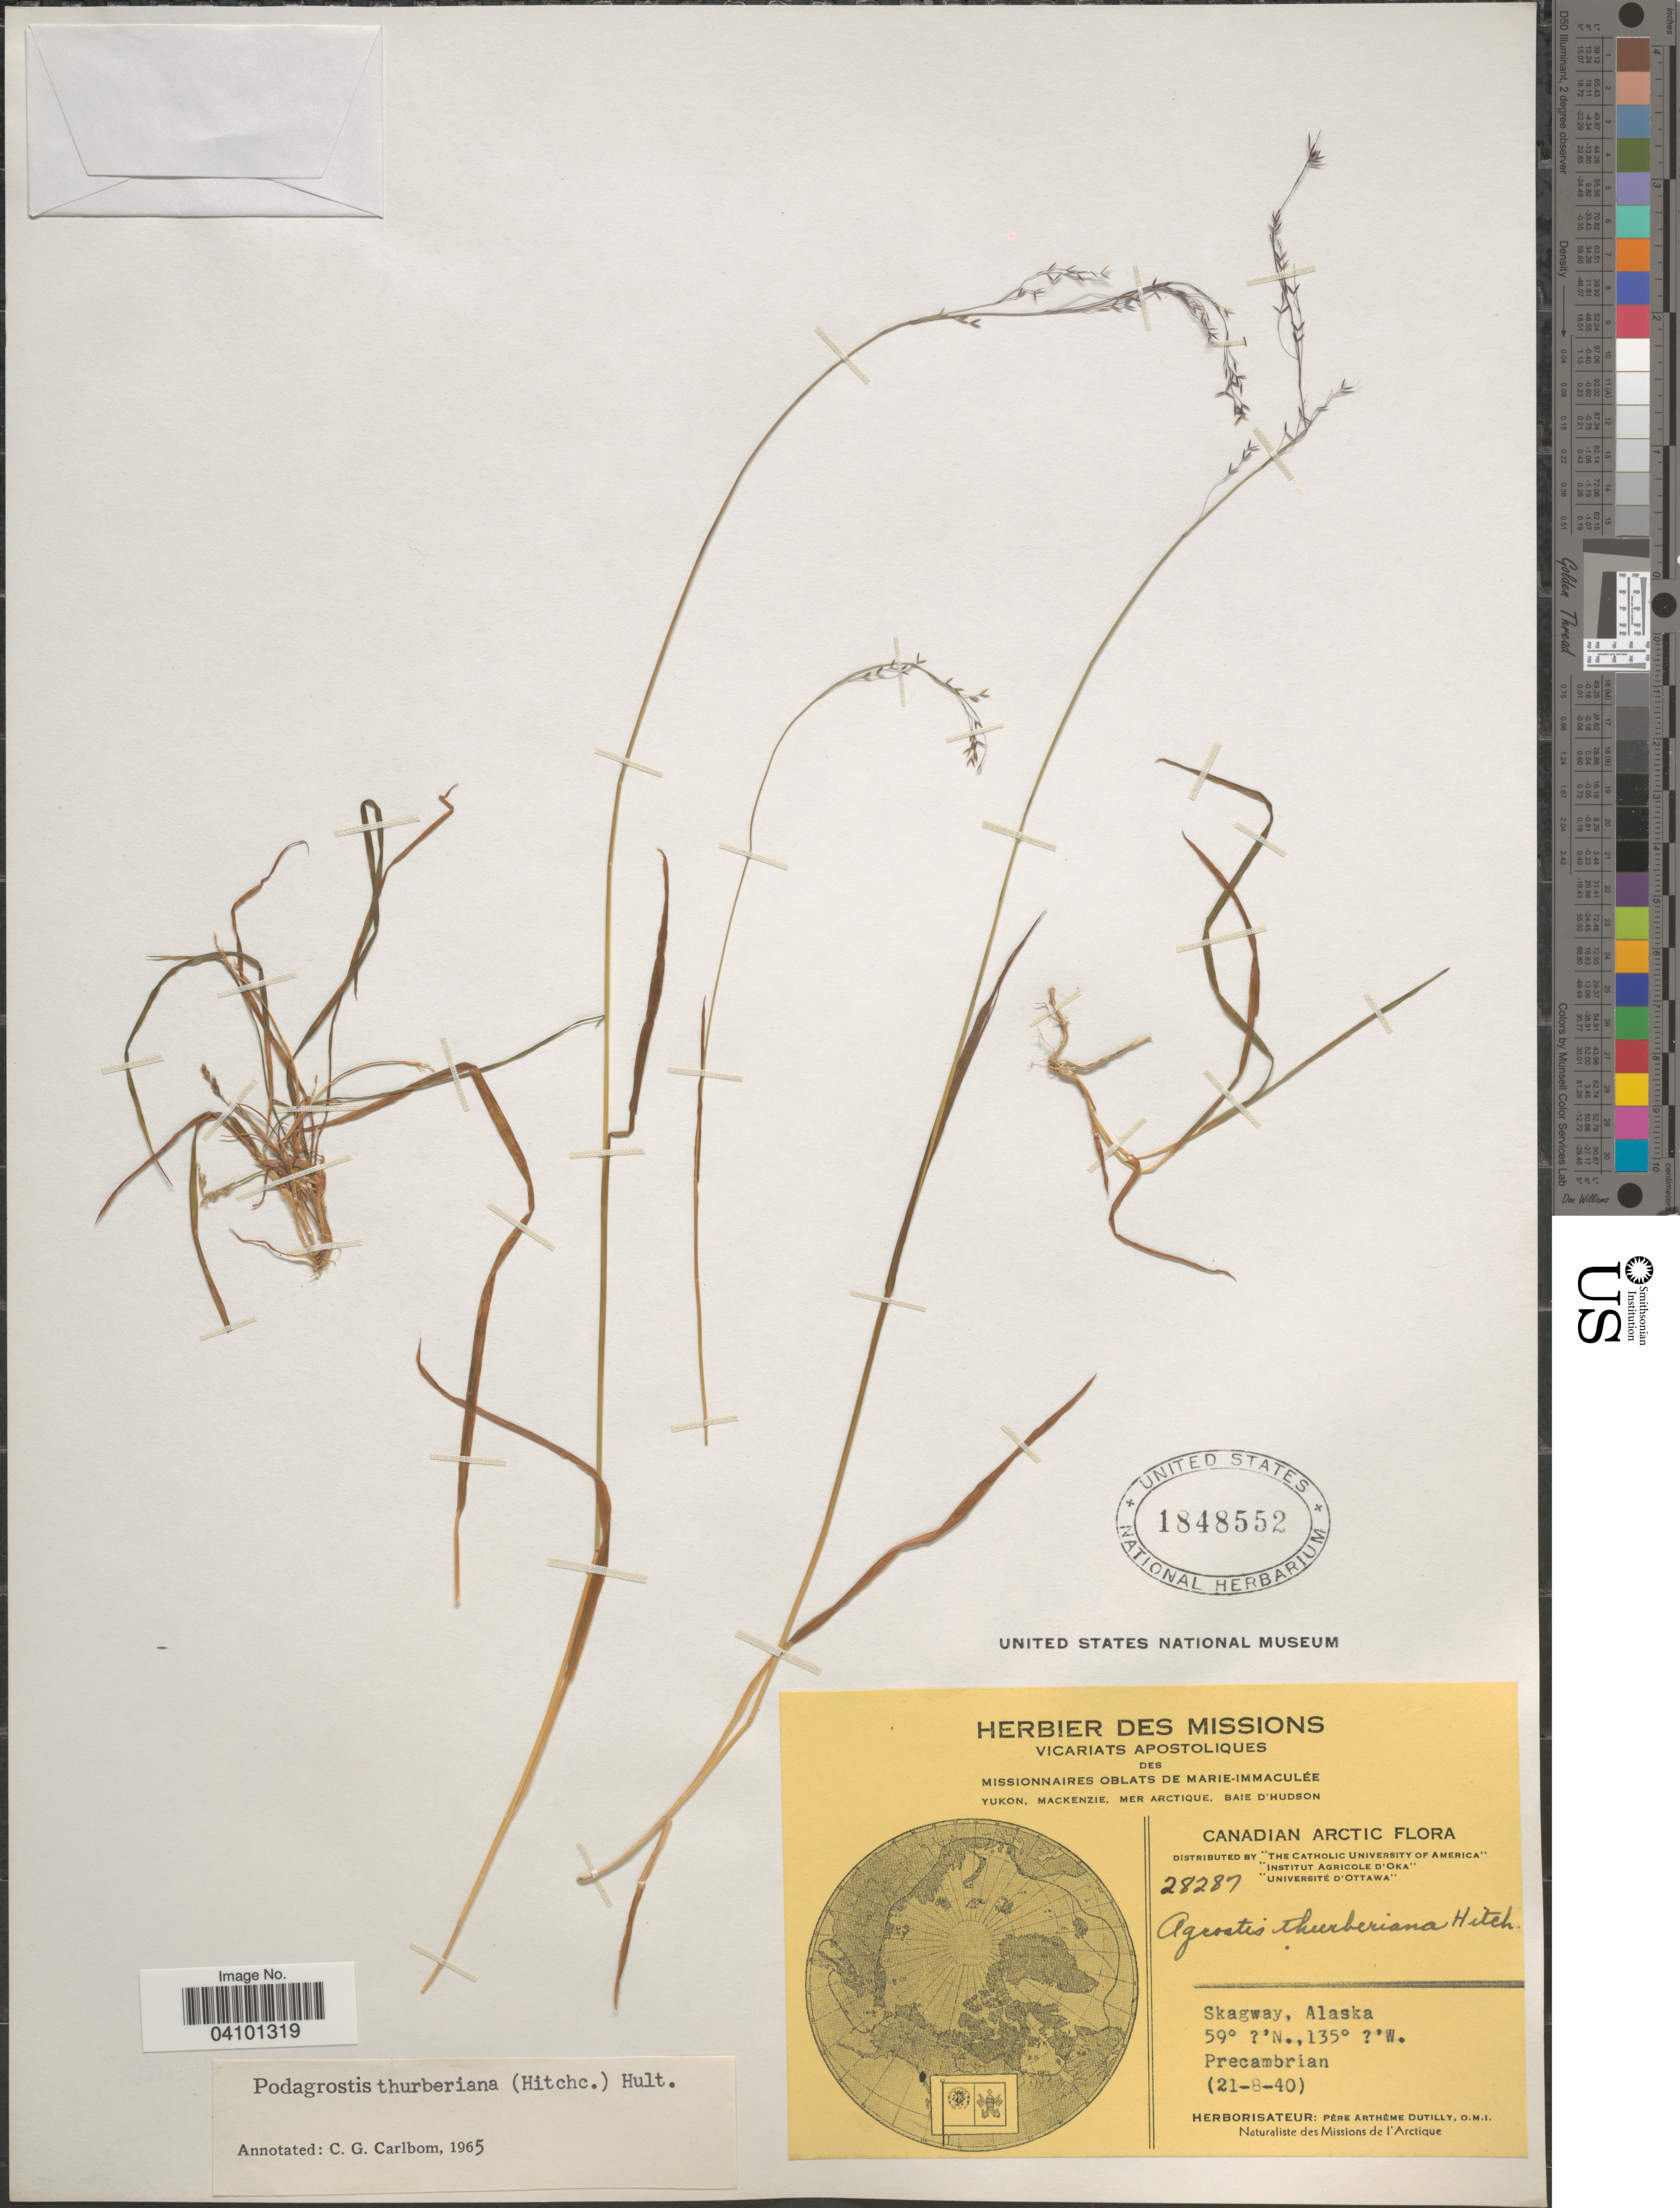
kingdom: Plantae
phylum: Tracheophyta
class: Liliopsida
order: Poales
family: Poaceae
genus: Podagrostis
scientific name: Podagrostis thurberiana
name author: Hitchc.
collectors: ex Herb. Pêre Arthême Dutilly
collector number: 28287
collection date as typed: Transcribed d/m/y: 21/8/40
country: United States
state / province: Alaska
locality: Skagway. Missions de l'Arctique.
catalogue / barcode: US 1848552